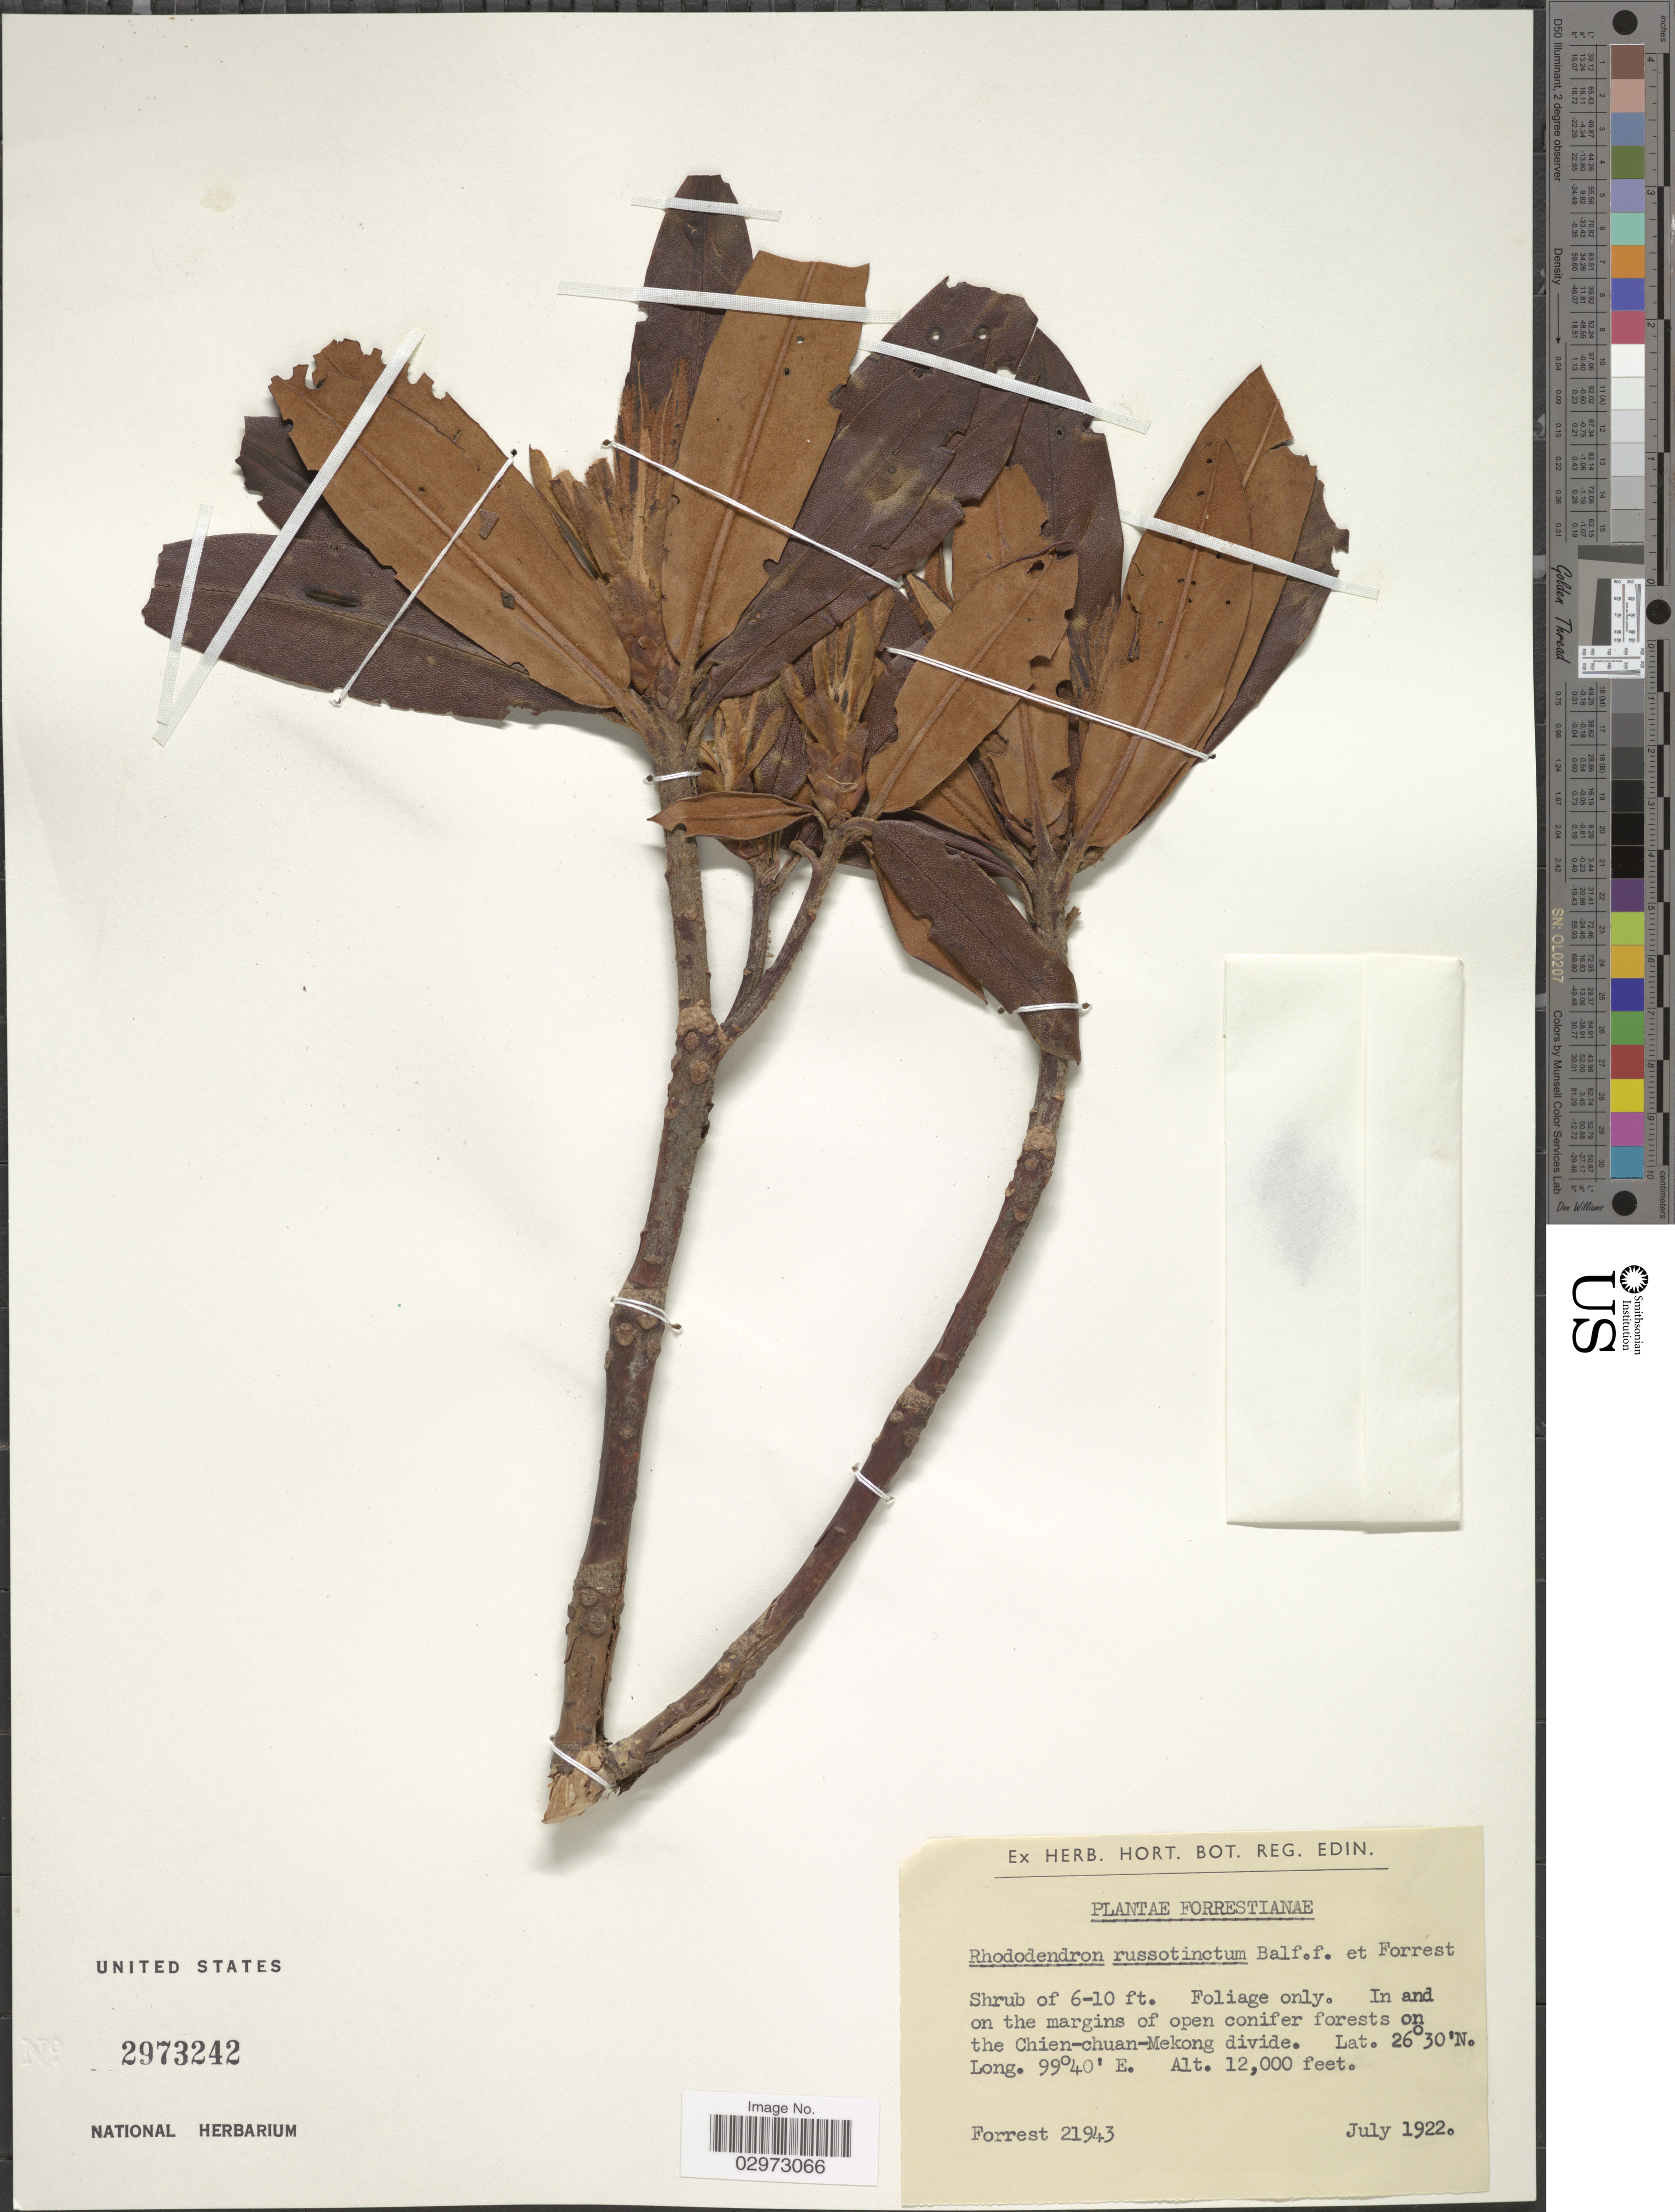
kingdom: Plantae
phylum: Tracheophyta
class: Magnoliopsida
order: Ericales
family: Ericaceae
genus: Rhododendron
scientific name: Rhododendron russotinctum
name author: Balf. f. & Forrest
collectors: -. Forrest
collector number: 21943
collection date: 1922-07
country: China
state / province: Yunnan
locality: In an on the margins of open conifer forests on the Chien-chuan-Mekong divide.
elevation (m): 3658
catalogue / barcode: US 2973242